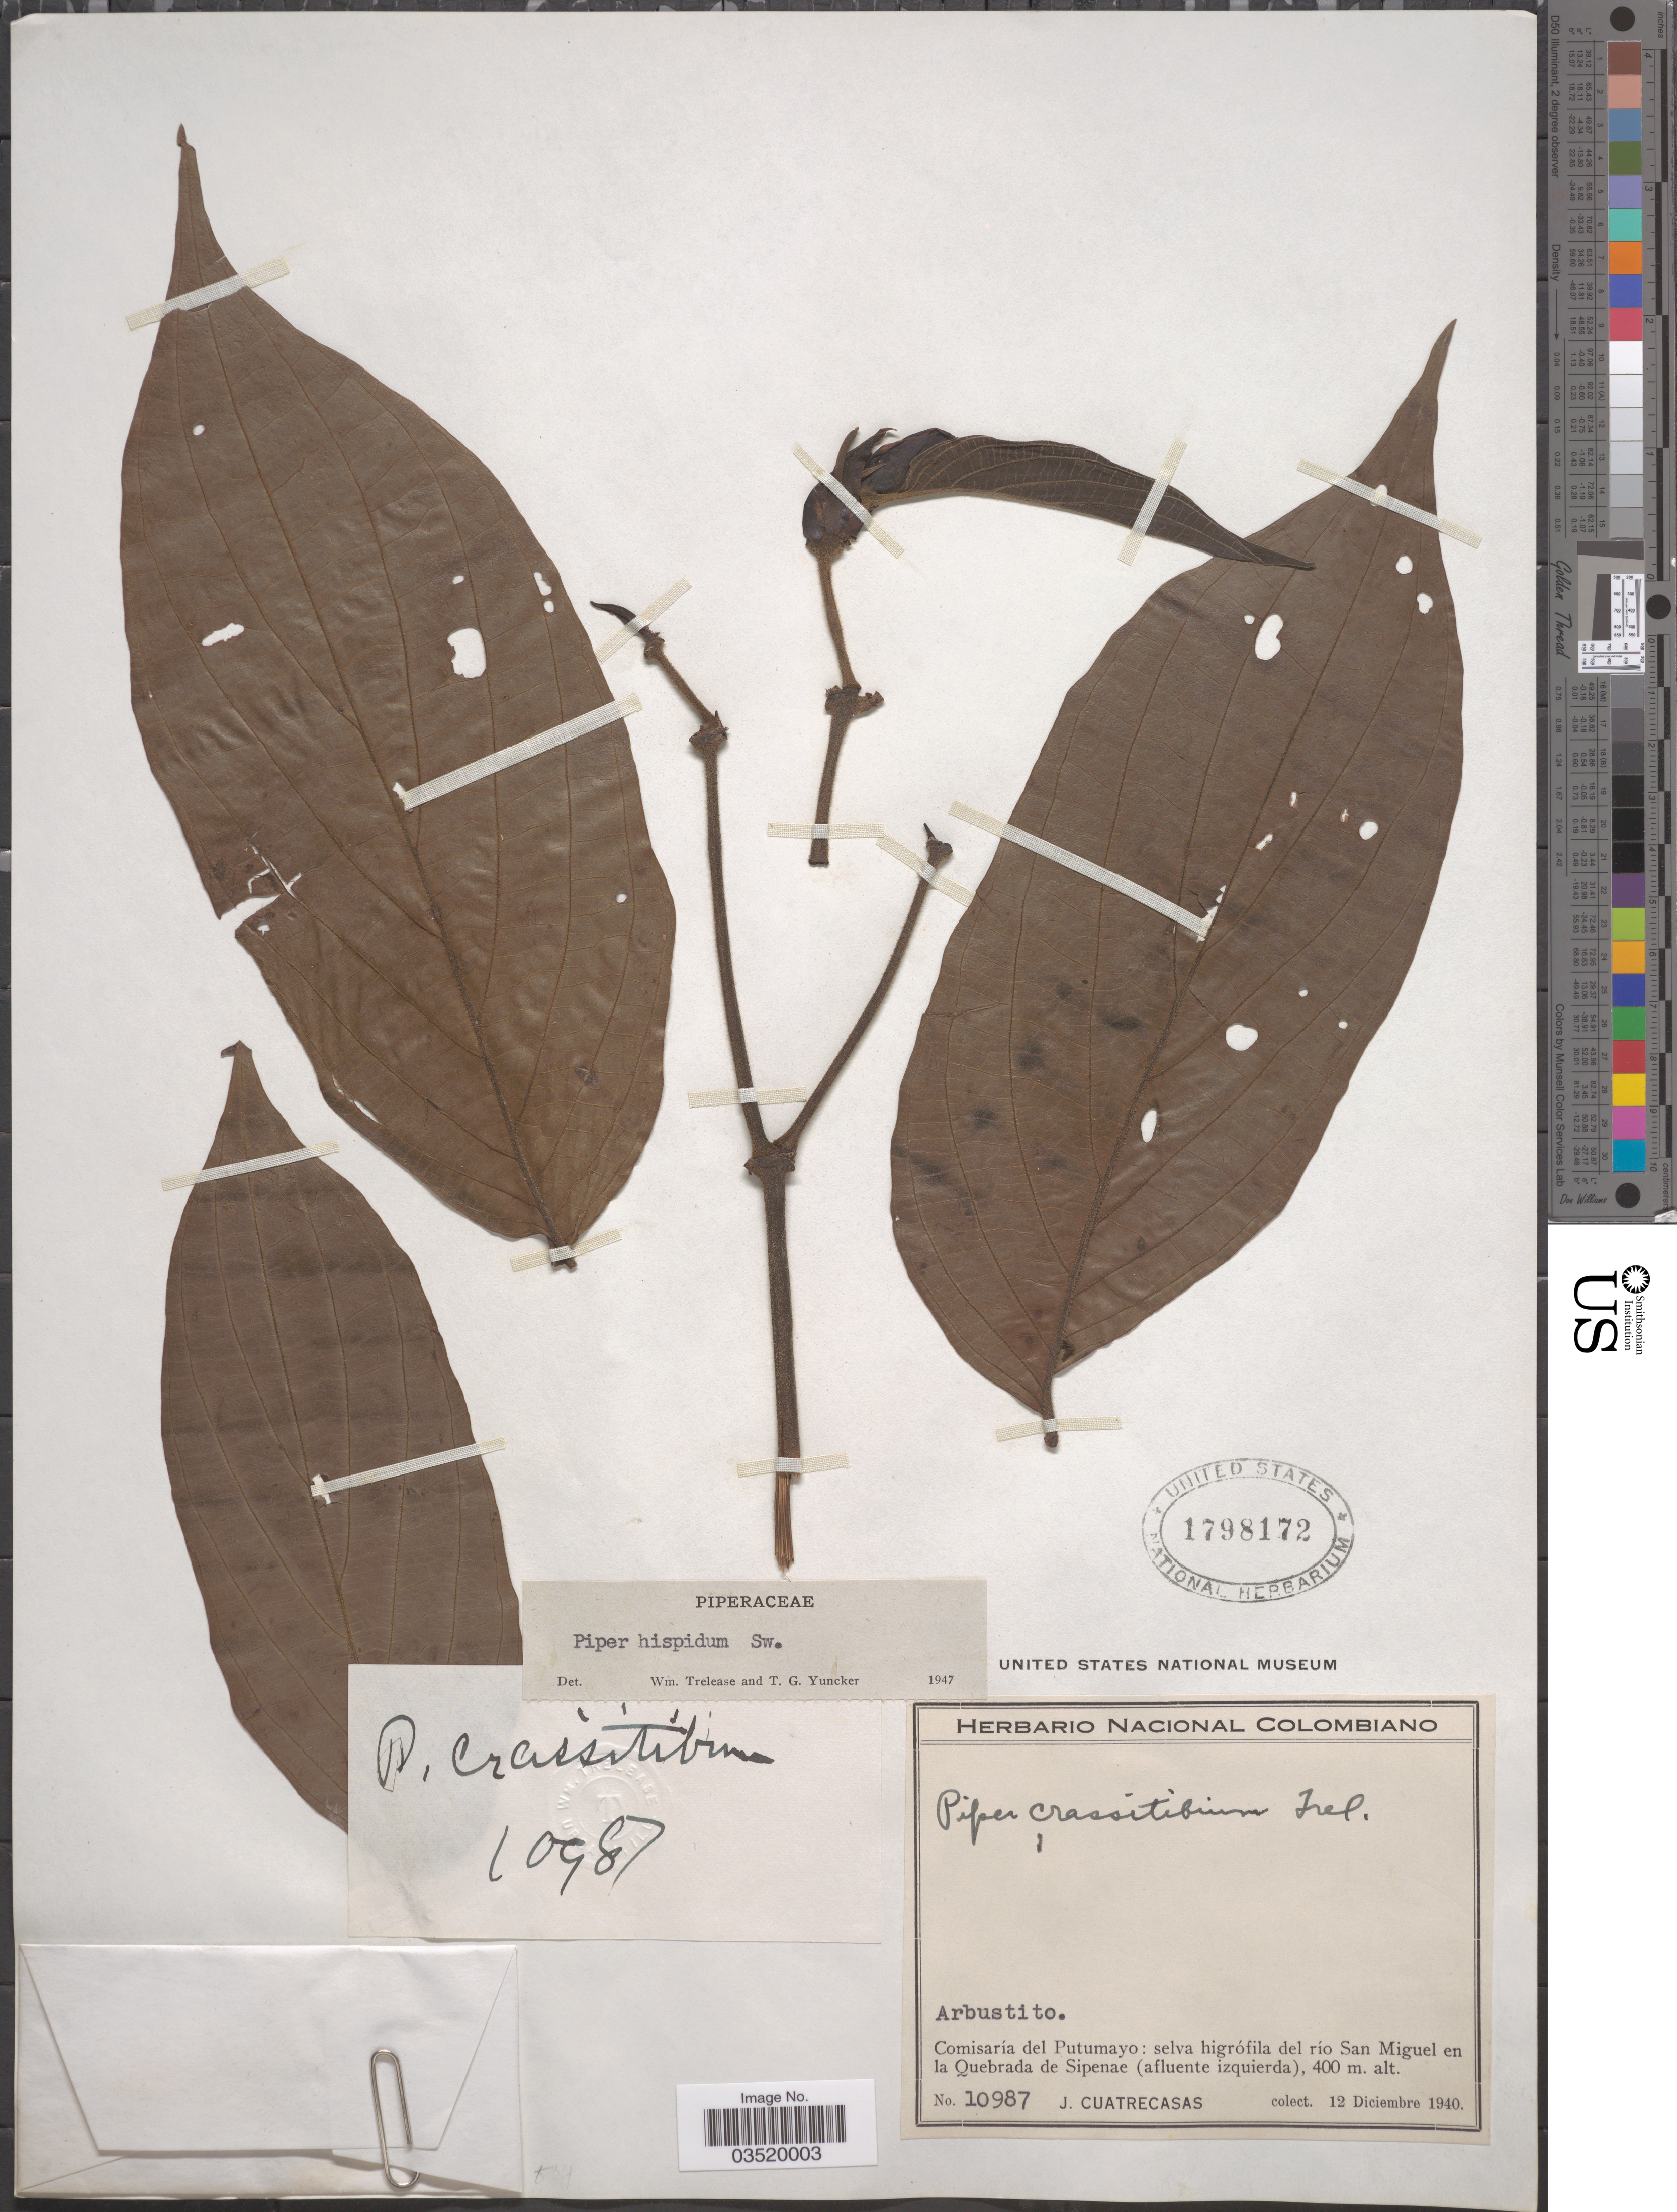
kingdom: Plantae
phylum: Tracheophyta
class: Magnoliopsida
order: Piperales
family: Piperaceae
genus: Piper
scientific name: Piper hispidum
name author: Sw.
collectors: J. Cuatrecasas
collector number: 10987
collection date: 1940-12-12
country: Colombia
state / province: Putumayo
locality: Comisaría del Putumayo: selva higrófila del río San Miguel en la Quebrada de Sipenae (afluente izquierda).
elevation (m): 400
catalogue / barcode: US 1798172